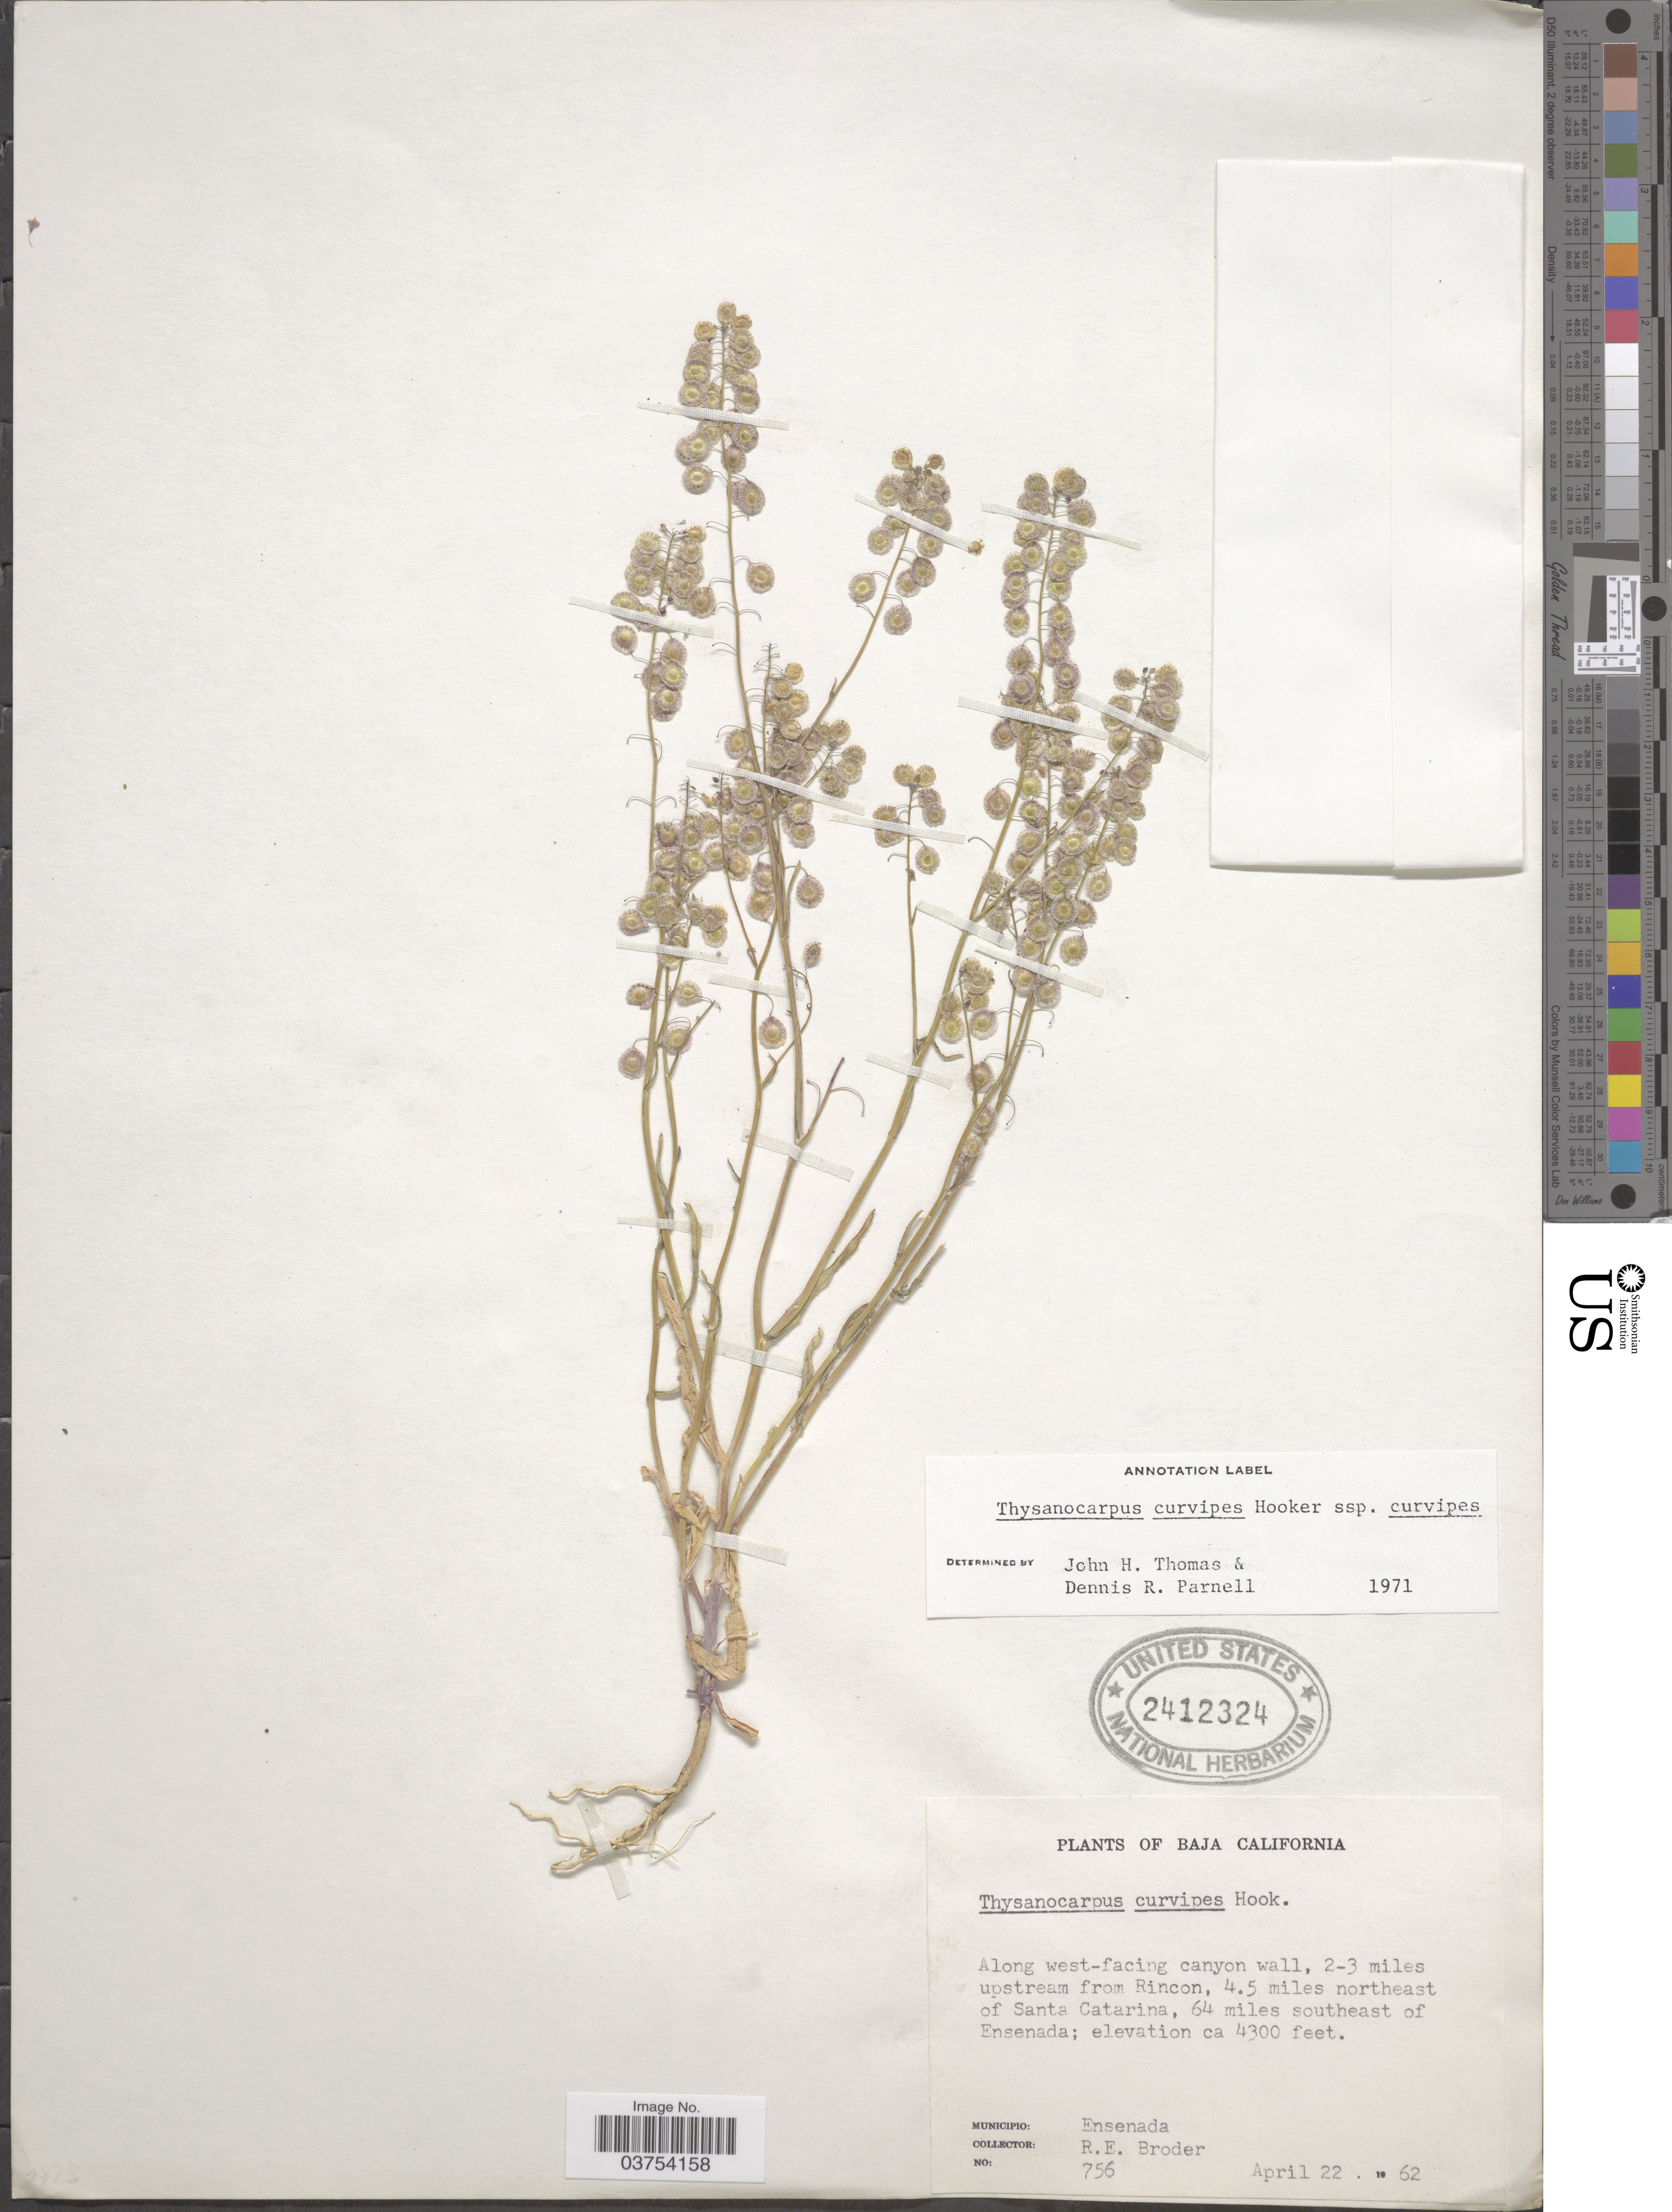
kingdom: Plantae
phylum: Tracheophyta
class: Magnoliopsida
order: Brassicales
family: Brassicaceae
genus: Thysanocarpus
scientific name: Thysanocarpus curvipes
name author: Hook.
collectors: R. Broder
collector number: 756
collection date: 1962-04-22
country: Mexico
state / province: Baja California Norte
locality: Along west-facing canyon wall, 2-3 miles upstream from Rincon, 4.5 miles northeast of Santa Catarina, 64 miles southeast of Ensenada. Municipio: Ensenada.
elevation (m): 1311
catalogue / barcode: US 2412324